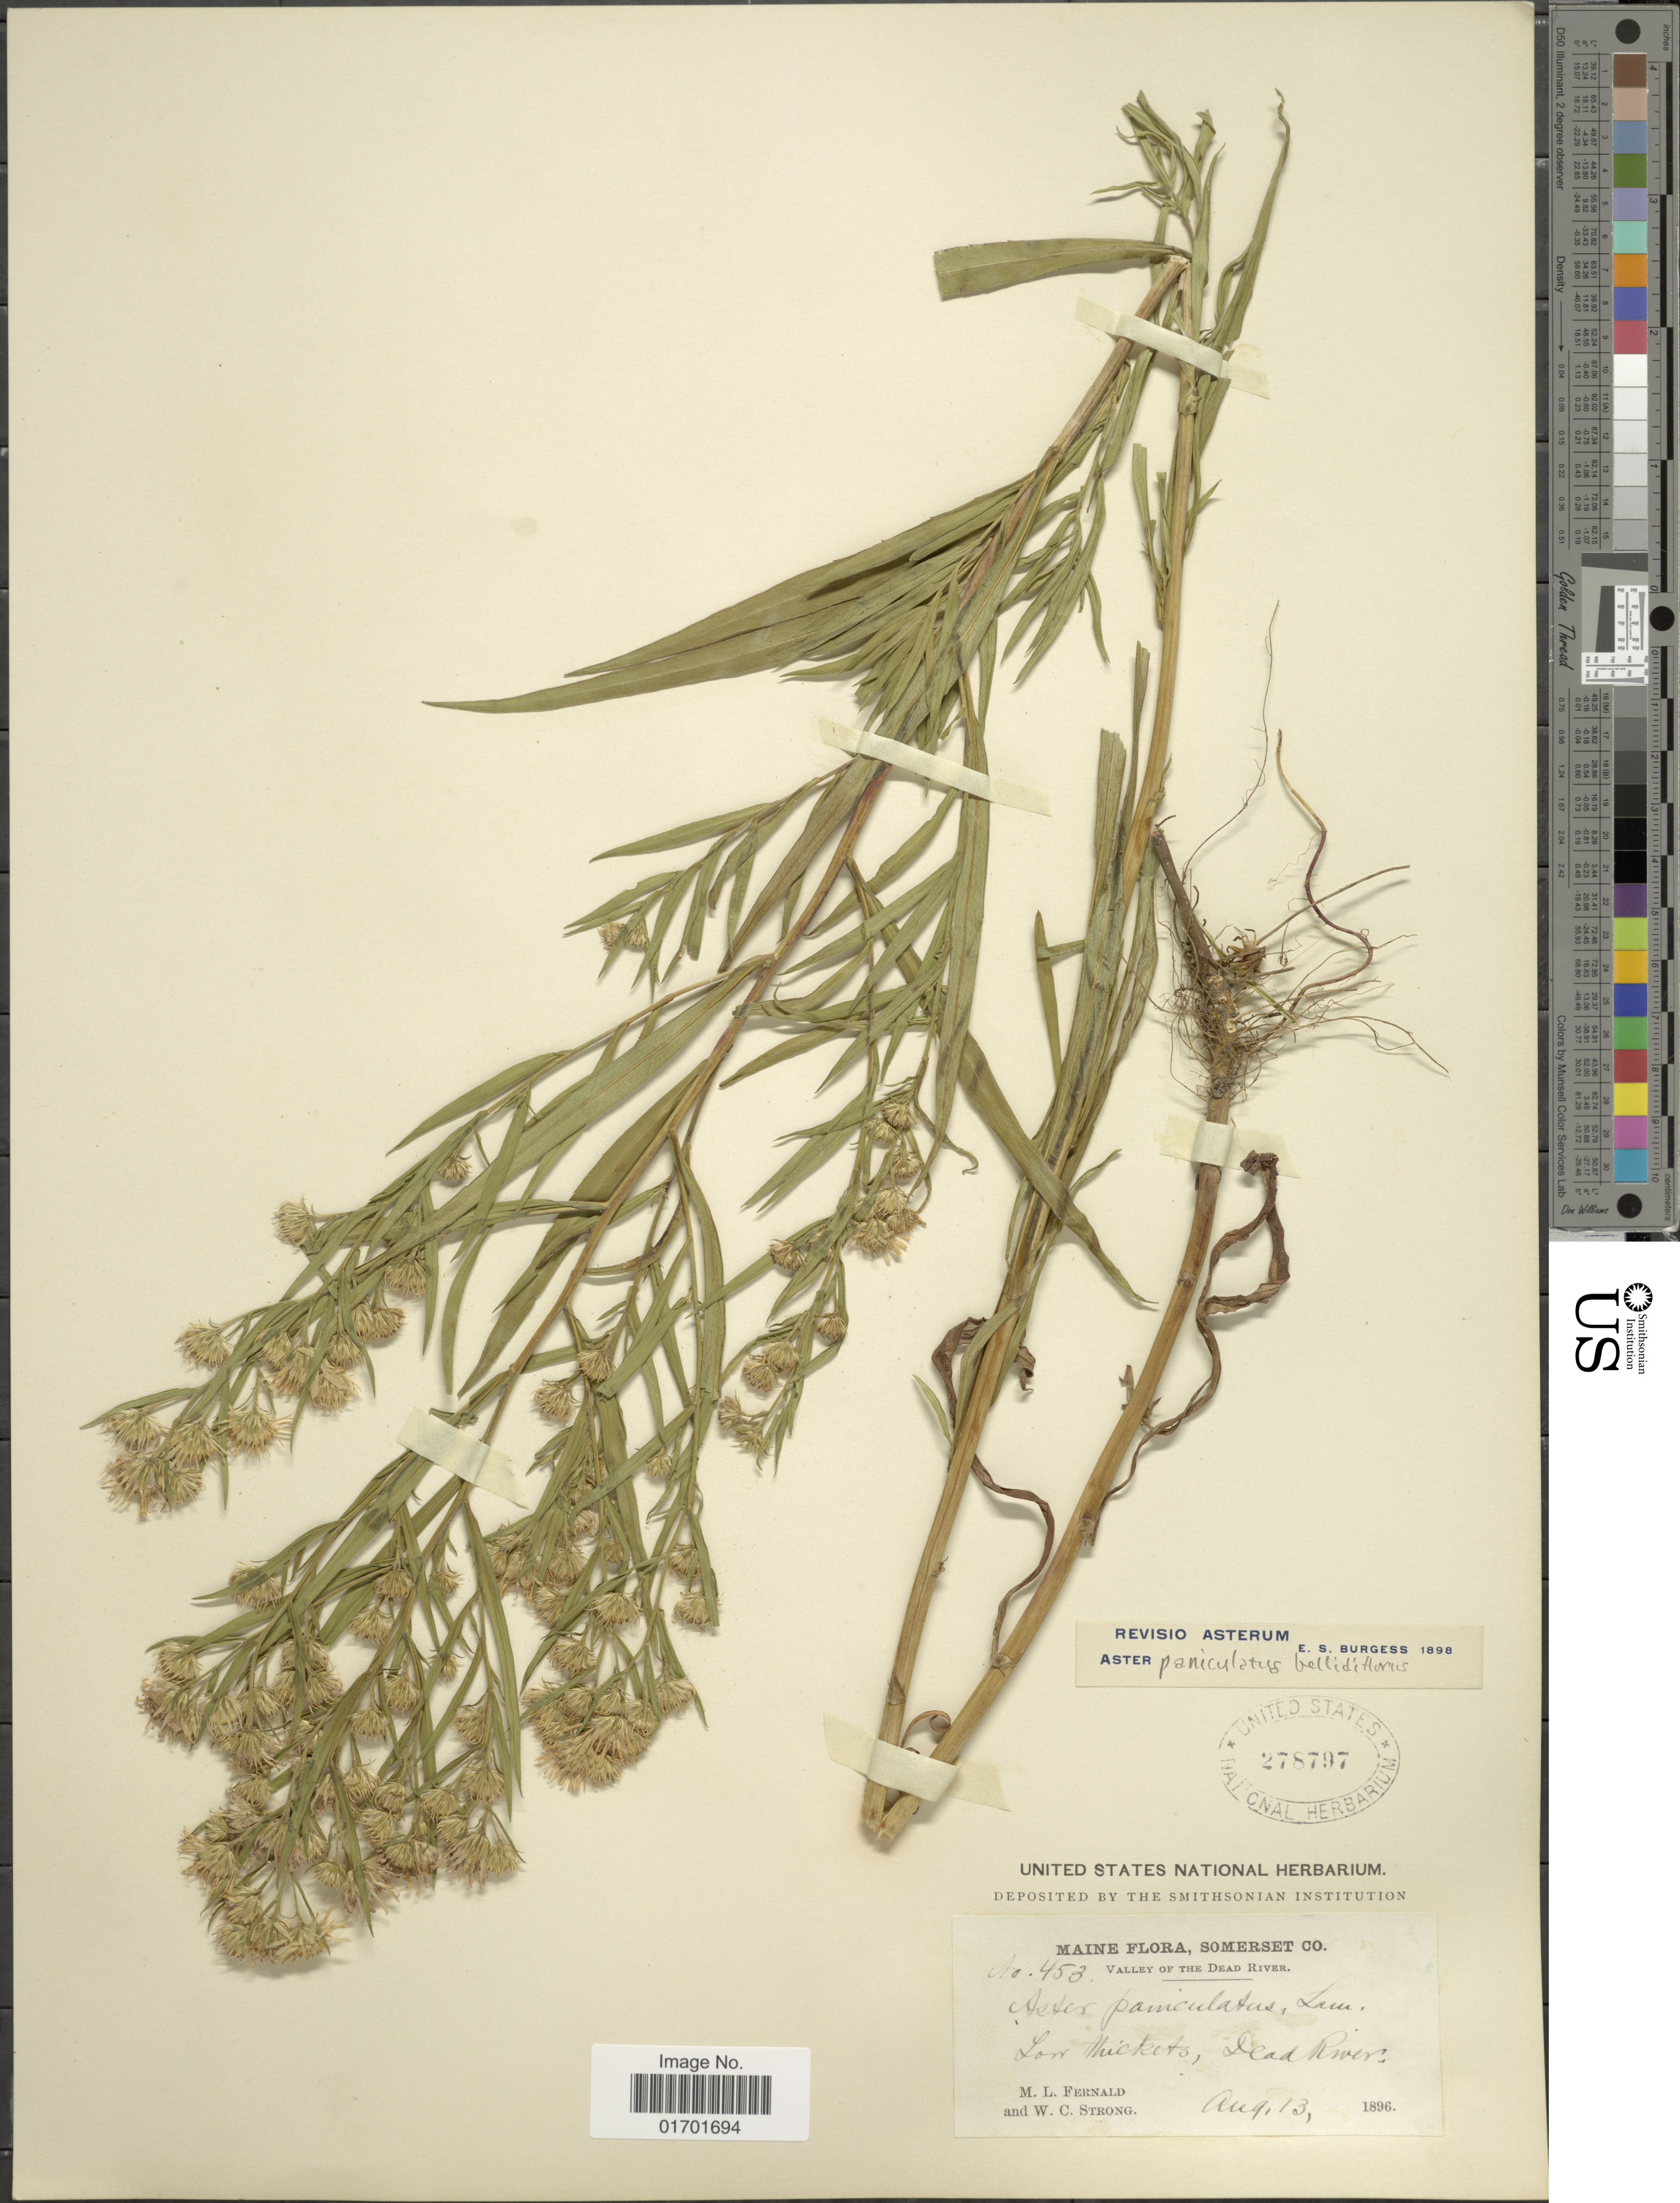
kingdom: Plantae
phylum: Tracheophyta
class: Magnoliopsida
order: Asterales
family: Asteraceae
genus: Symphyotrichum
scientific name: Symphyotrichum lanceolatum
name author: (Willd.) G.L. Nesom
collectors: M. L. Fernald & W. C. Strong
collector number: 453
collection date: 1896-08-13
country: United States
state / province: Maine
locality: Somerset Co., Valley of the Dead River, Lor Thickets, dead River.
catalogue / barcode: US 278797